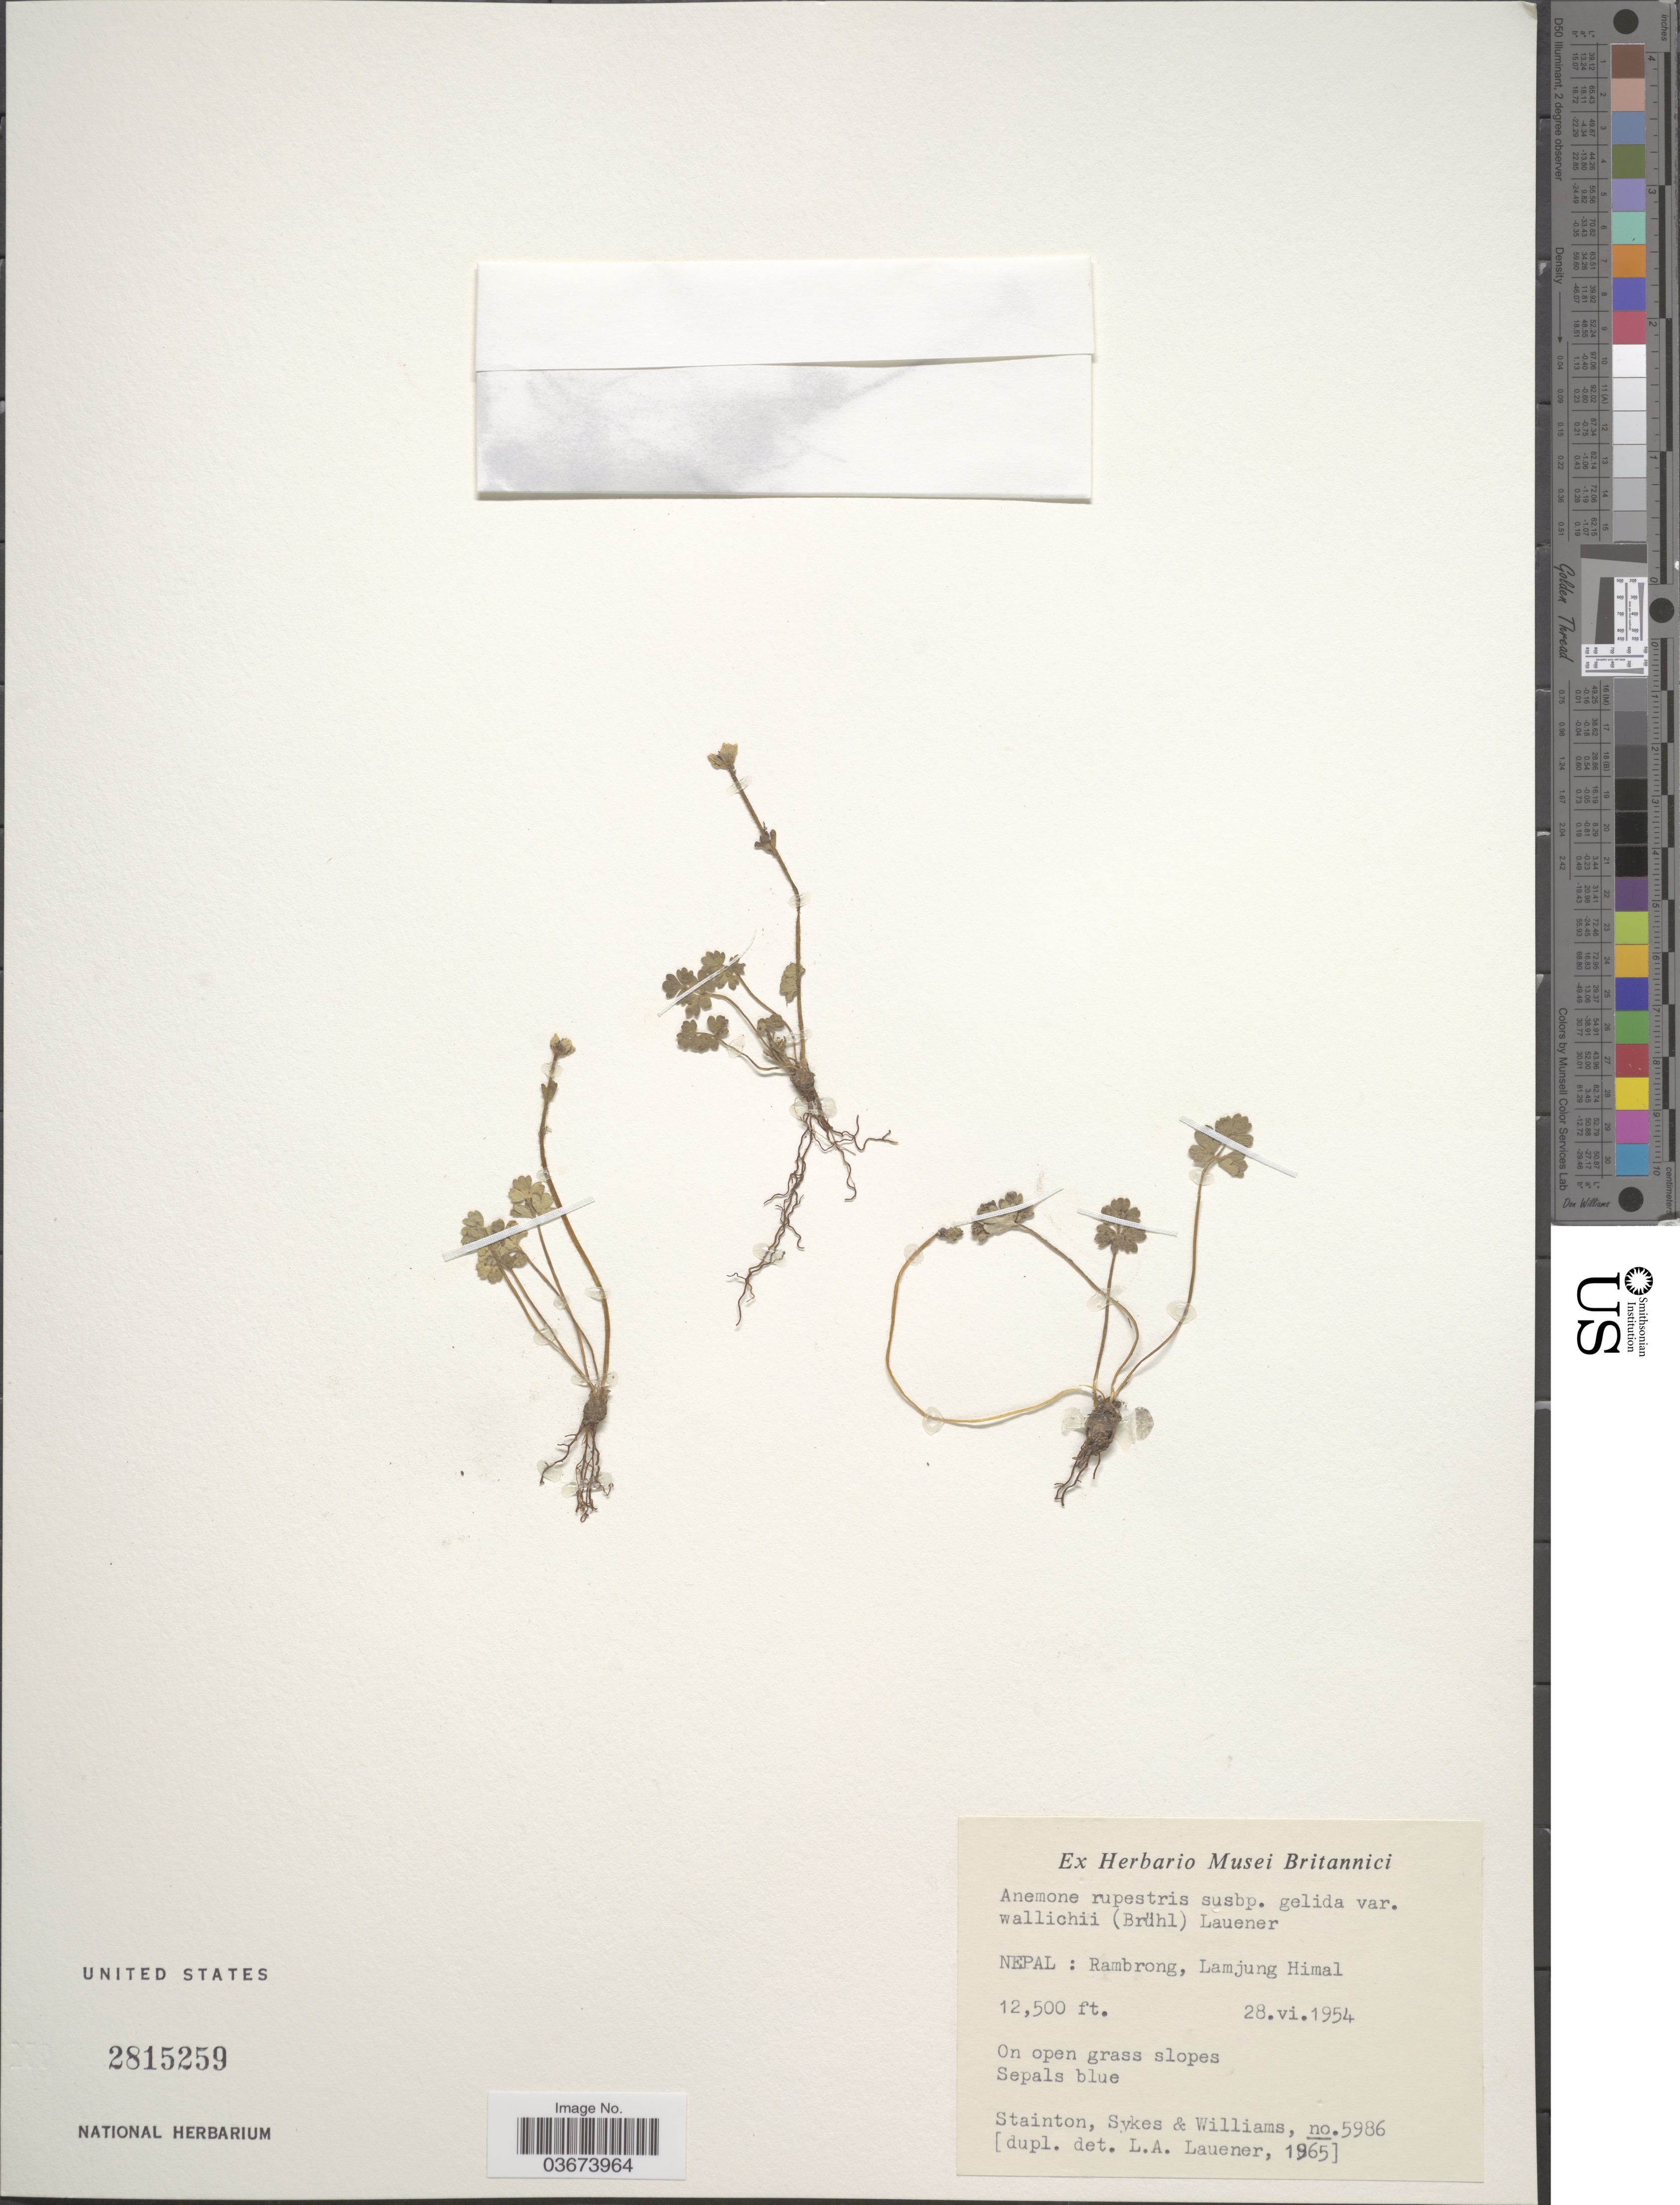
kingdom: Plantae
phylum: Tracheophyta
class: Magnoliopsida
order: Ranunculales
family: Ranunculaceae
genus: Anemone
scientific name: Anemone rupestris subsp. gelida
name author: (Maxim.) Lauener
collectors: -. Stainton, Sykes, -- & -- Williams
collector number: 5986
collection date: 1954-06-28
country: Nepal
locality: Rambrong, Lamjung Himal.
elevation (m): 3810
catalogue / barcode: US 2815259